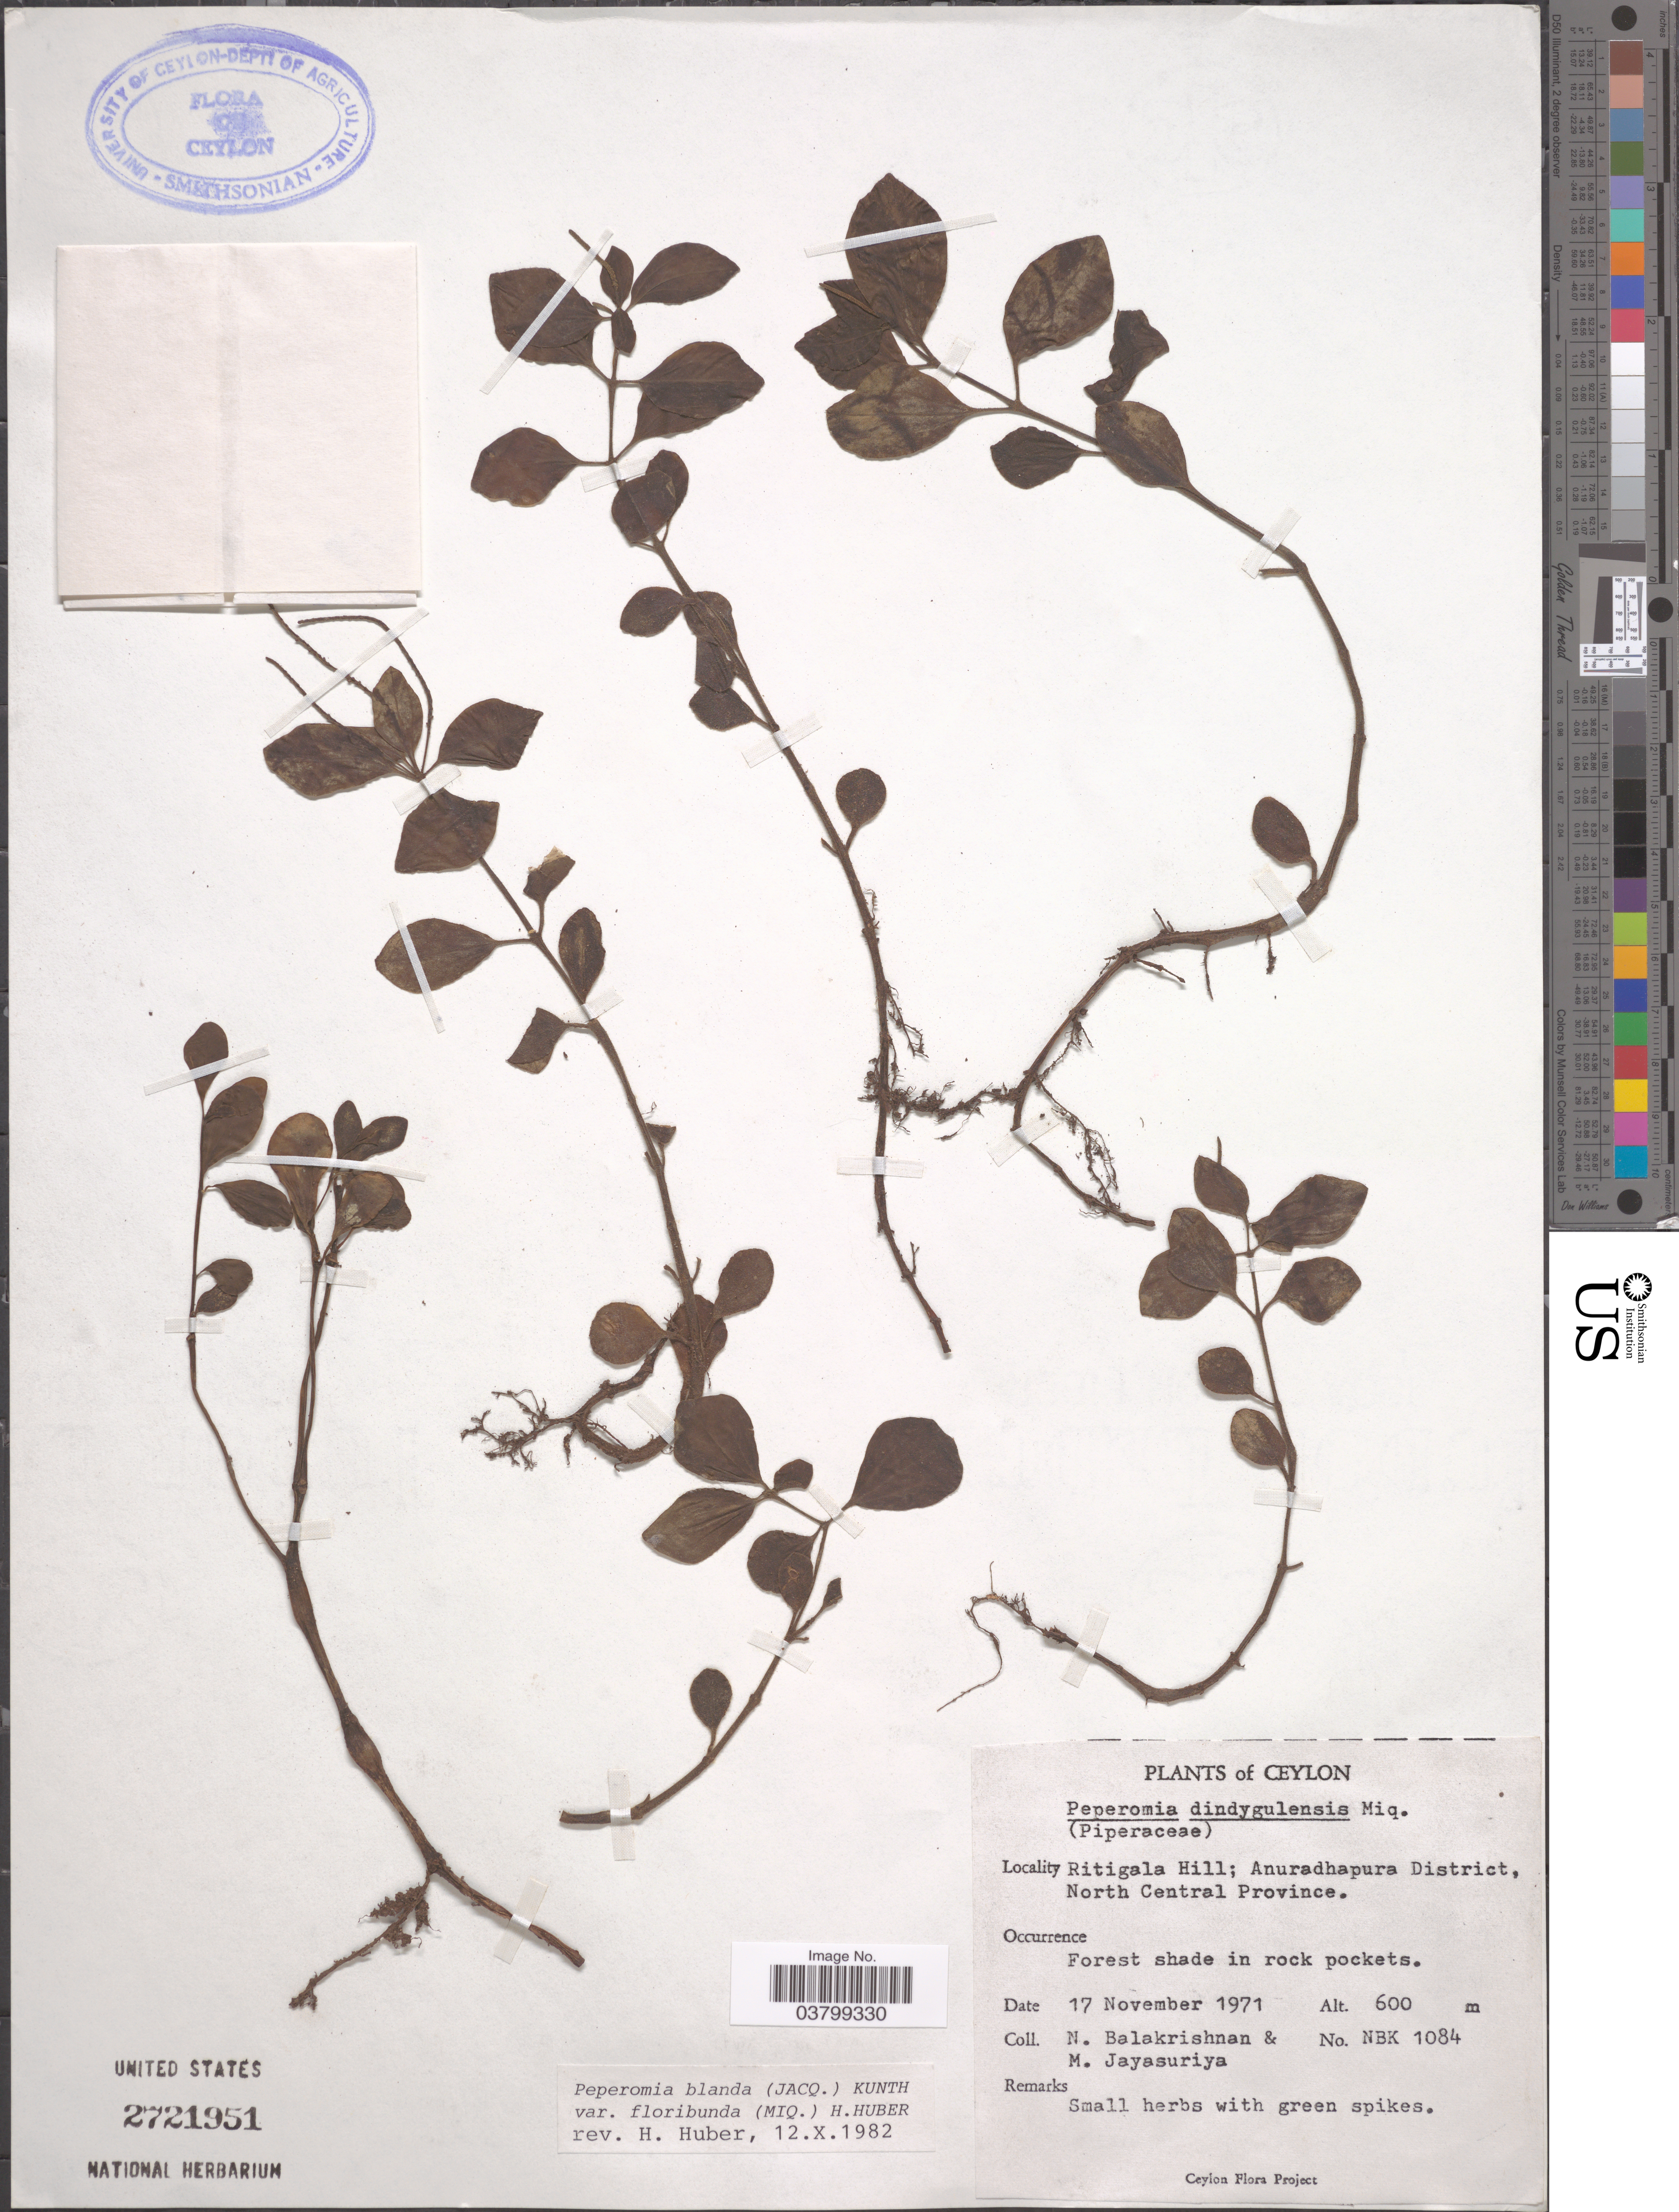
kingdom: Plantae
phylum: Tracheophyta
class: Magnoliopsida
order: Piperales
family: Piperaceae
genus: Peperomia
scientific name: Peperomia blanda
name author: (Jacq.) Kunth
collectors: N. Balakrishnan & M. Jayasuriya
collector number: NBK1084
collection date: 1971-11-17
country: Sri Lanka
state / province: North Central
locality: Ceylon. Ritigala Hill; Anuradhapura District, North Central Province.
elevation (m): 600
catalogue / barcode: US 2721951